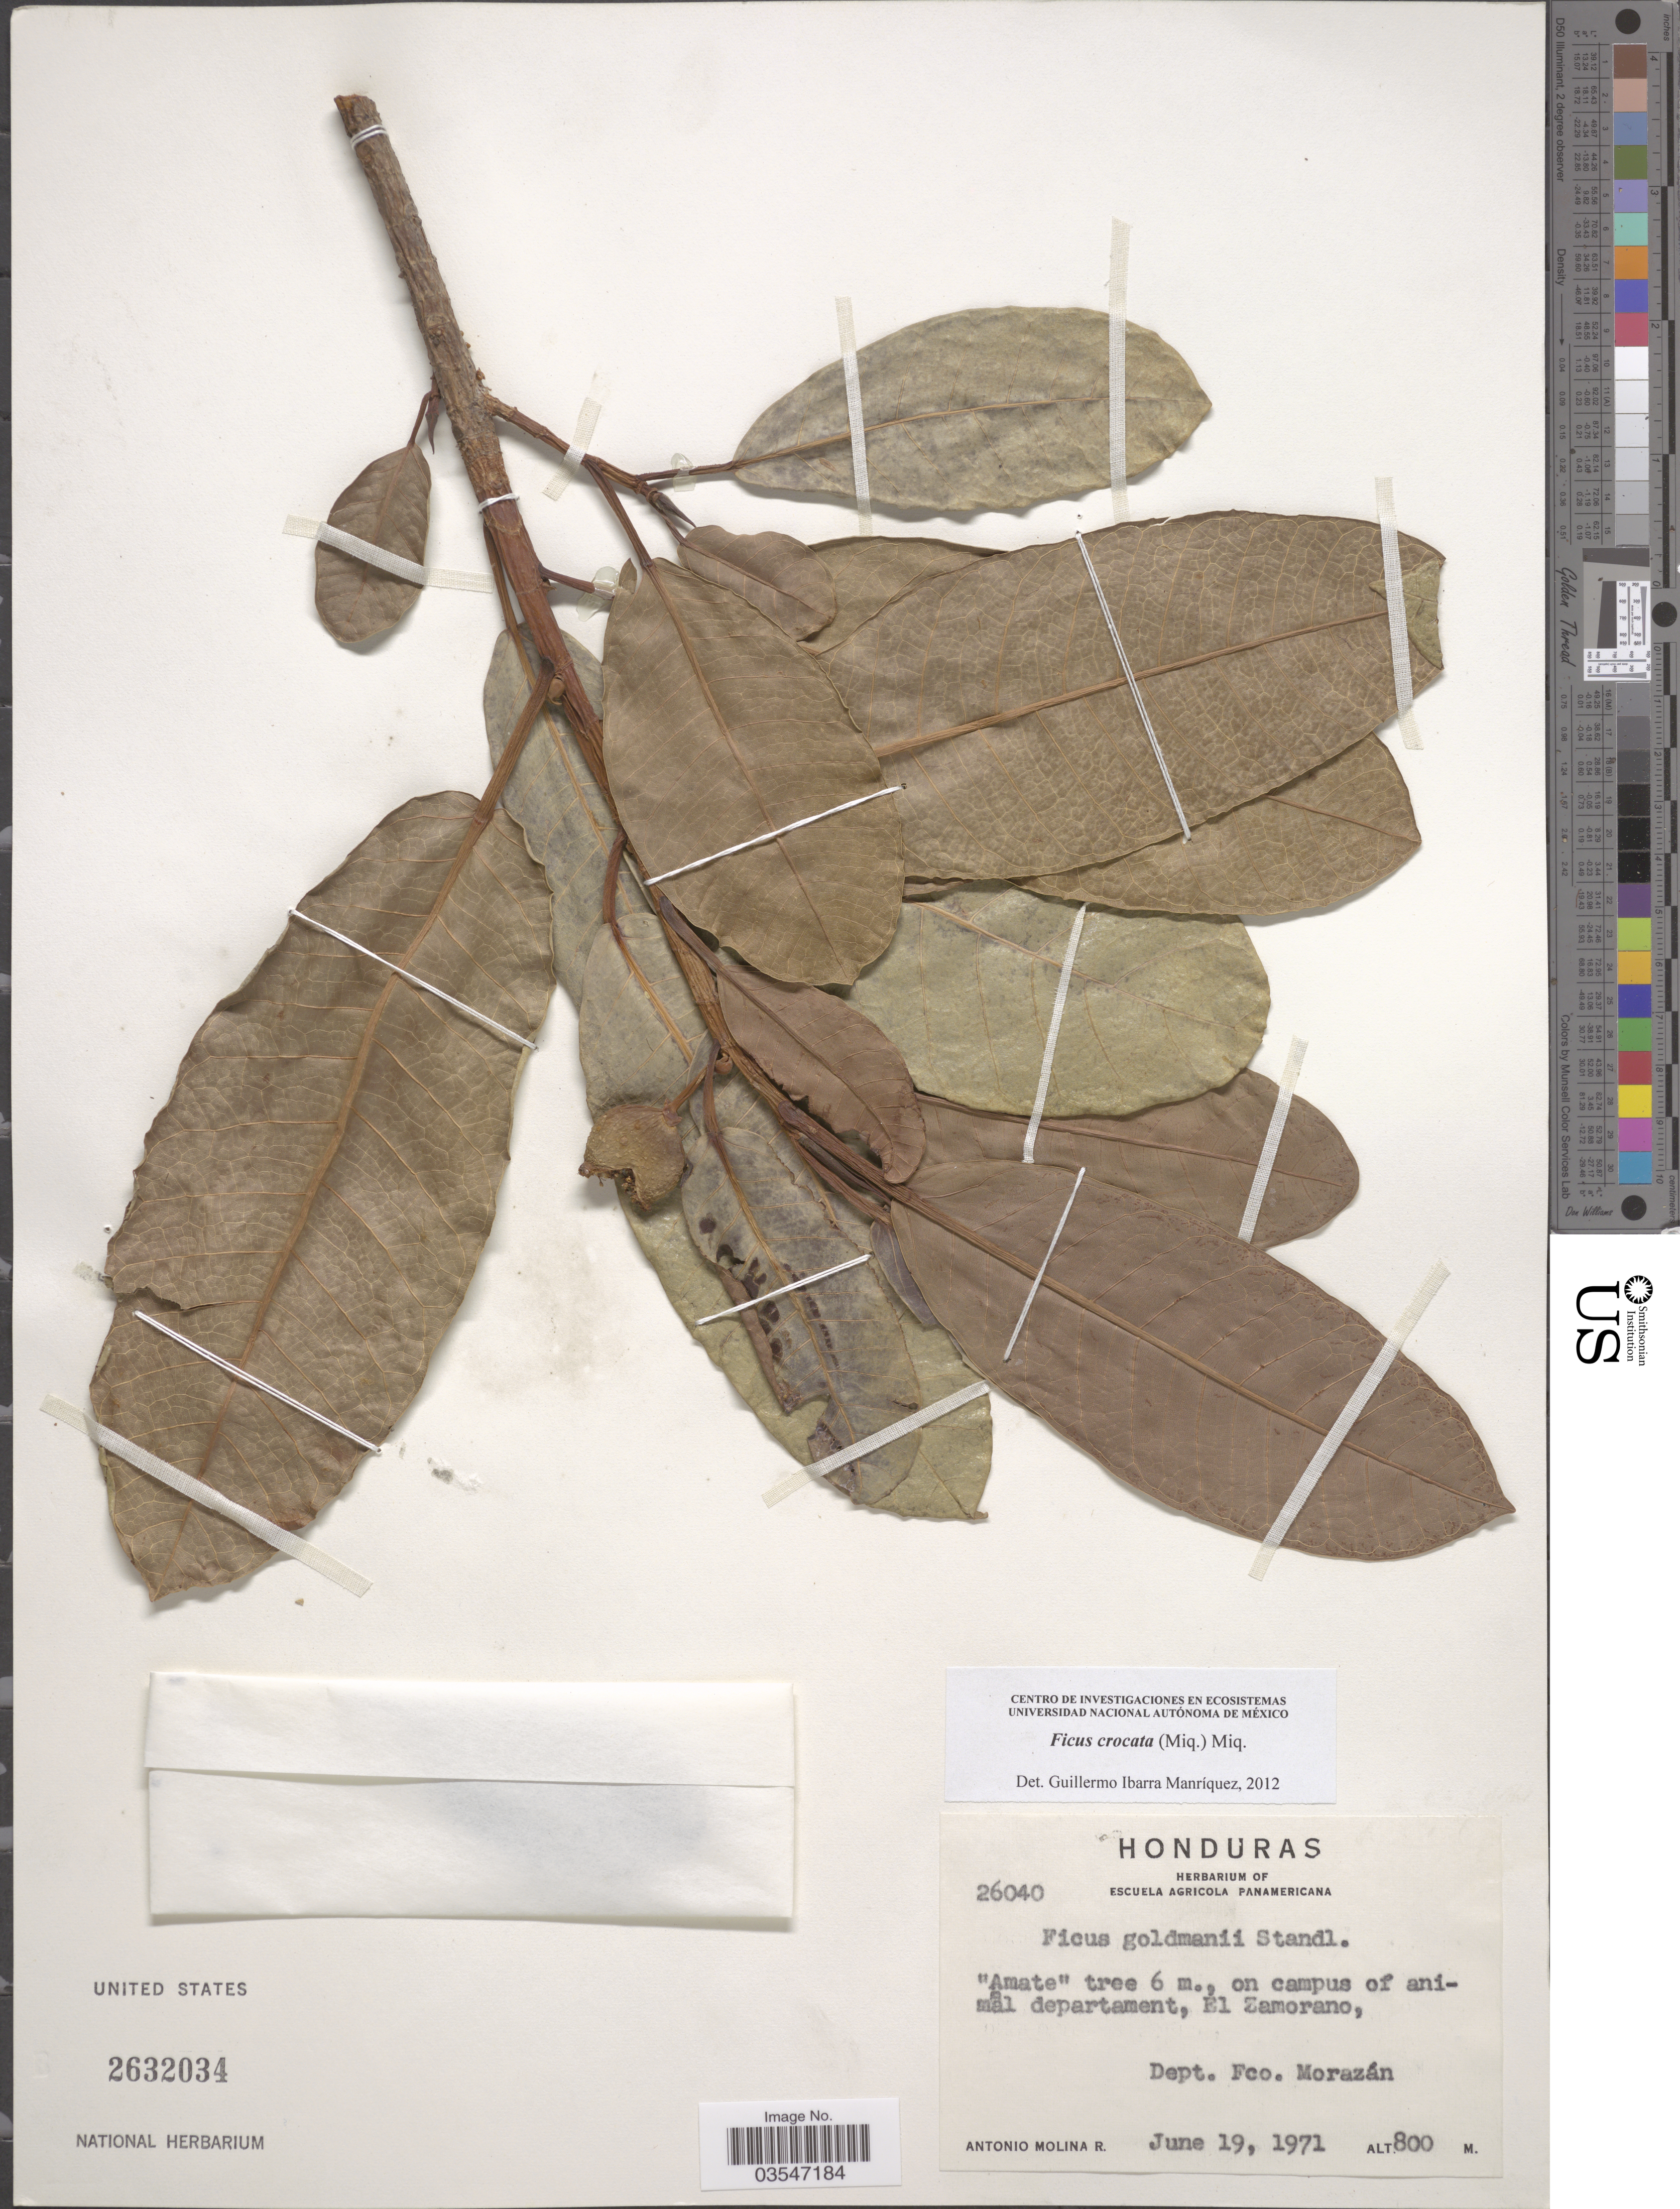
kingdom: Plantae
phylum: Tracheophyta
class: Magnoliopsida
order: Rosales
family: Moraceae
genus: Ficus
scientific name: Ficus crocata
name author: (Miq.) Miq.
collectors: A. Molina R.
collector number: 26040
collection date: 1971-06-19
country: Honduras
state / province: Fco. Morazán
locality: On campus of animal departament, El Zamorano, Dept. Fco. Morazán.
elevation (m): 800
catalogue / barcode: US 2632034